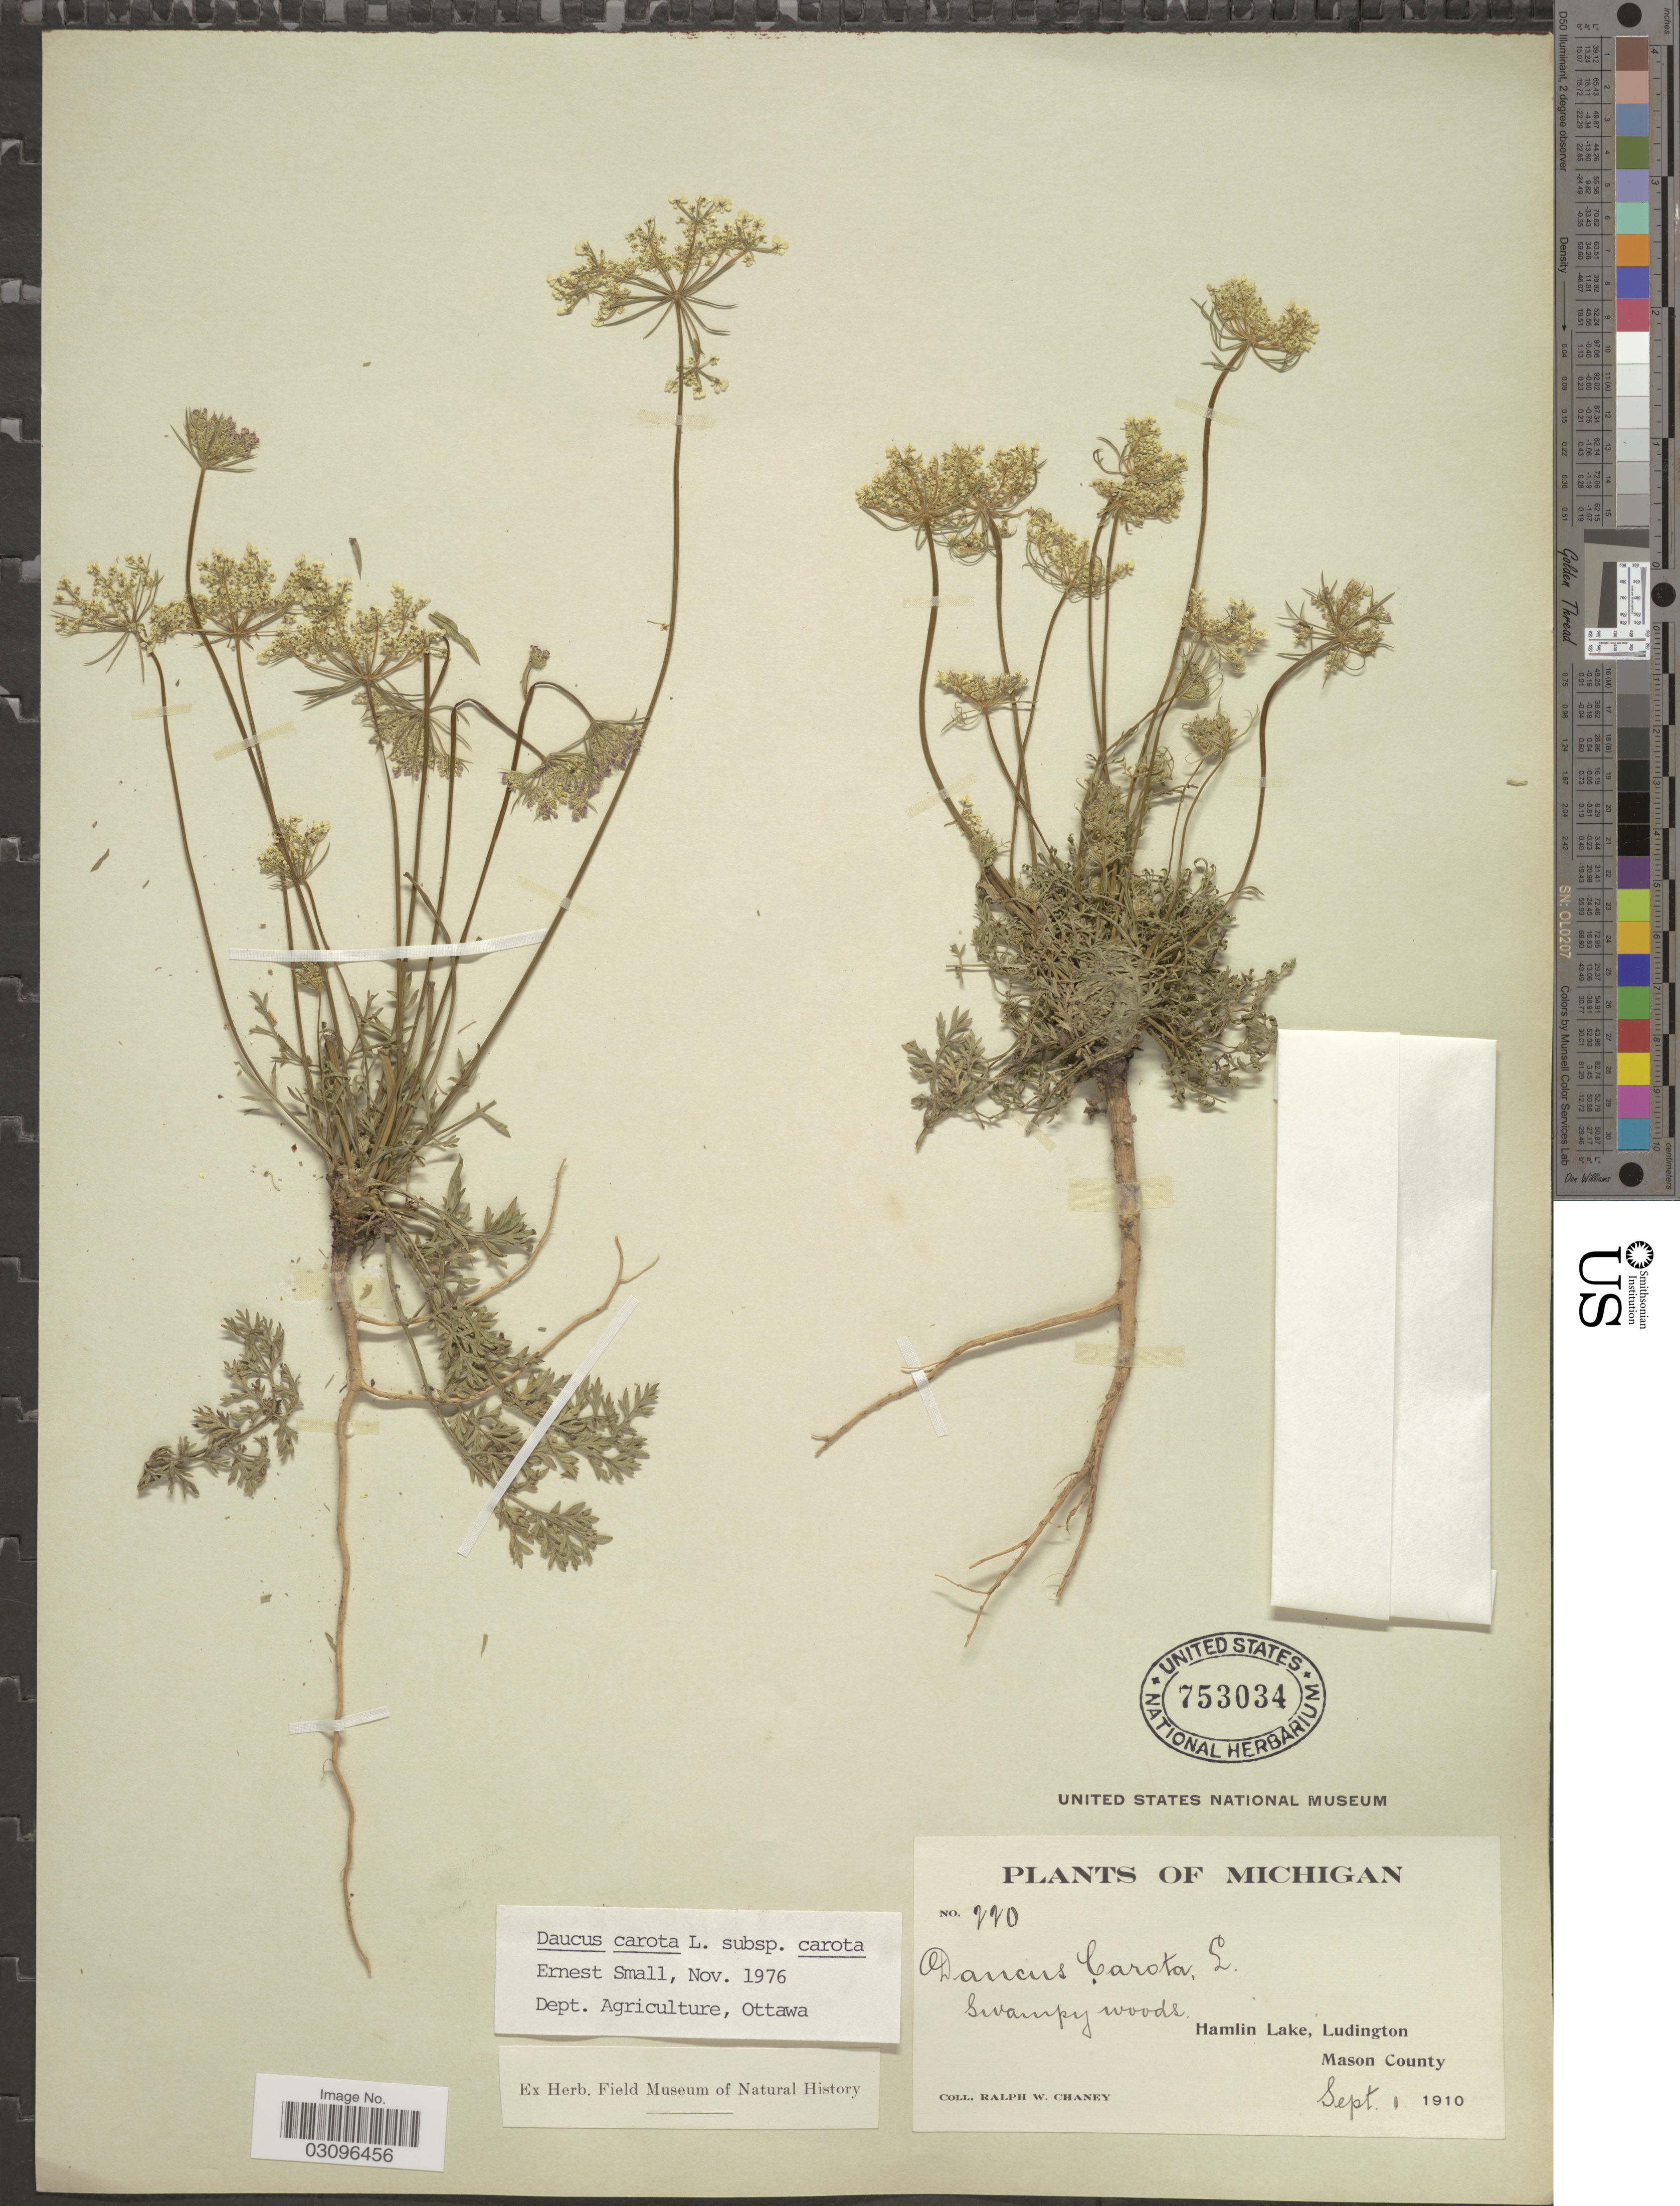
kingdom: Plantae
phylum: Tracheophyta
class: Magnoliopsida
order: Apiales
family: Apiaceae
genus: Daucus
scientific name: Daucus carota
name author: L.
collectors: R. Chaney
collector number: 220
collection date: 1910-09-01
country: United States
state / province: Michigan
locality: Hamlin Lake, Ludington. Mason County.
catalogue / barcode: US 753034